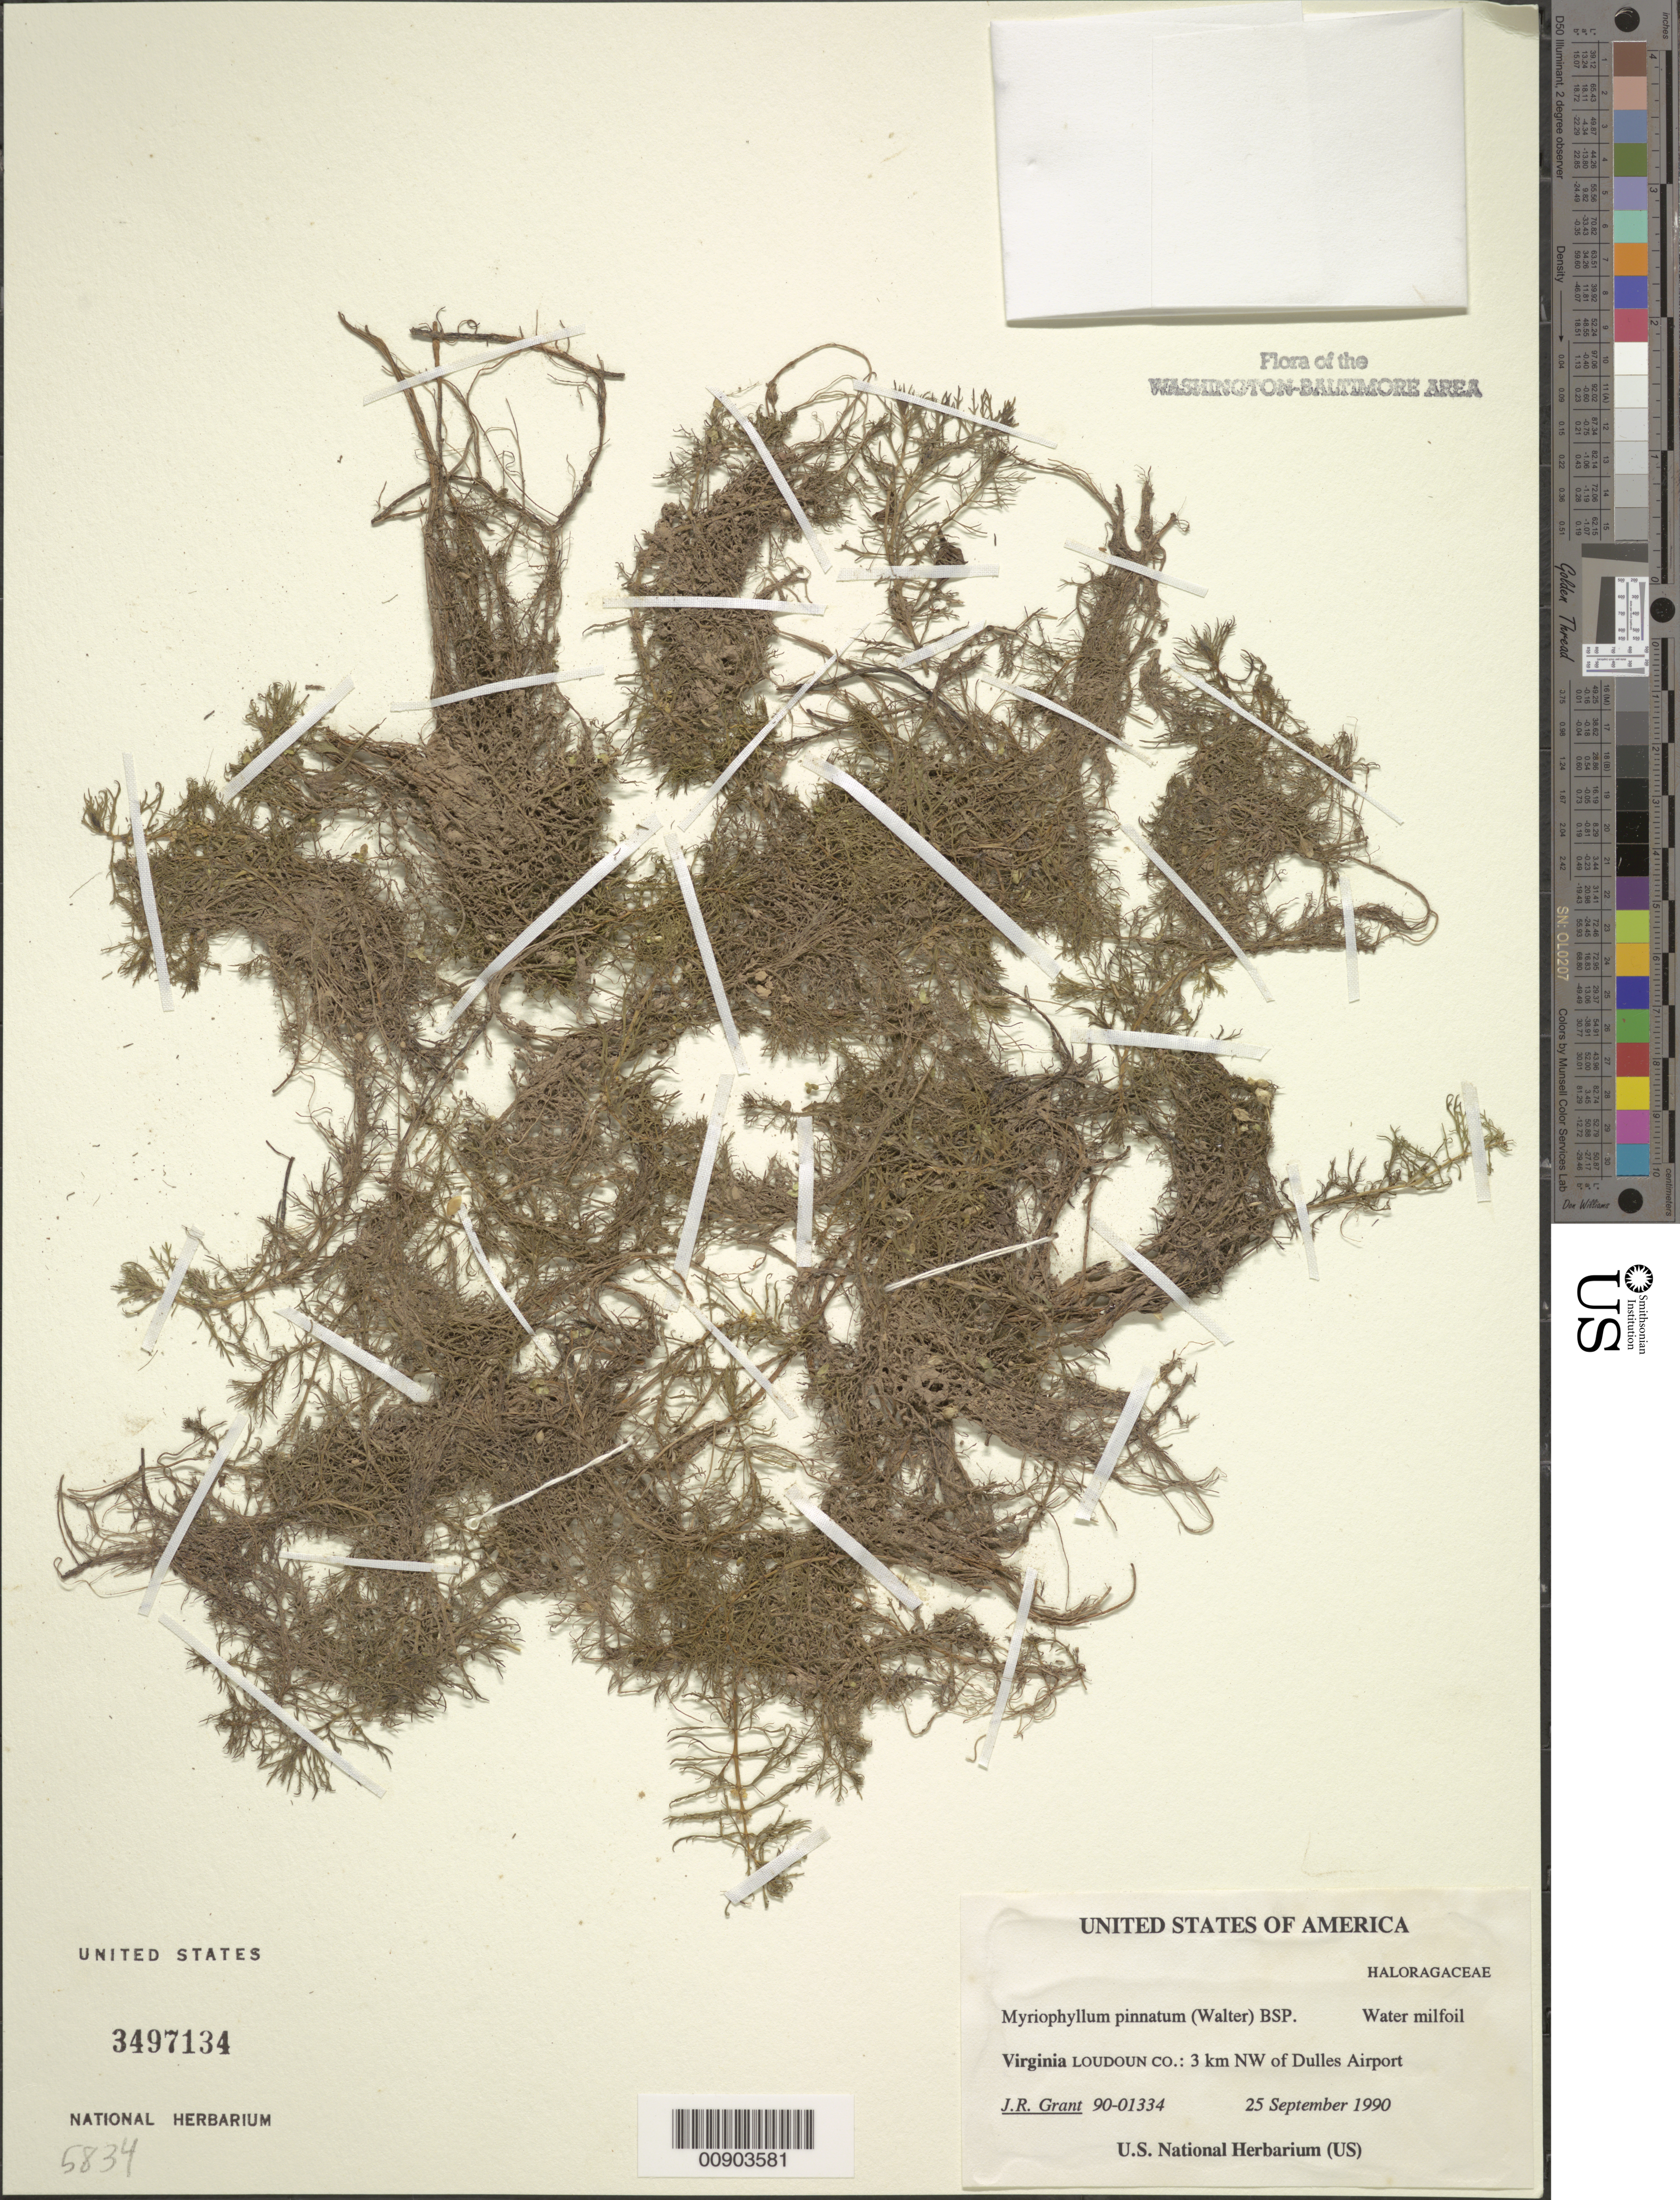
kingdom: Plantae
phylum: Tracheophyta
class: Magnoliopsida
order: Saxifragales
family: Haloragaceae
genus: Myriophyllum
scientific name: Myriophyllum pinnatum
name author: (Walter) Britton, Stearns & Poggenb.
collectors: J. R. Grant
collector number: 90-01334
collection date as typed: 25 September 1990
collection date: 1990-09-25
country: United States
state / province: Virginia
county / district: Loudoun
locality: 3 km NW of Dulles Airport.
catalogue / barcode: US 3497134